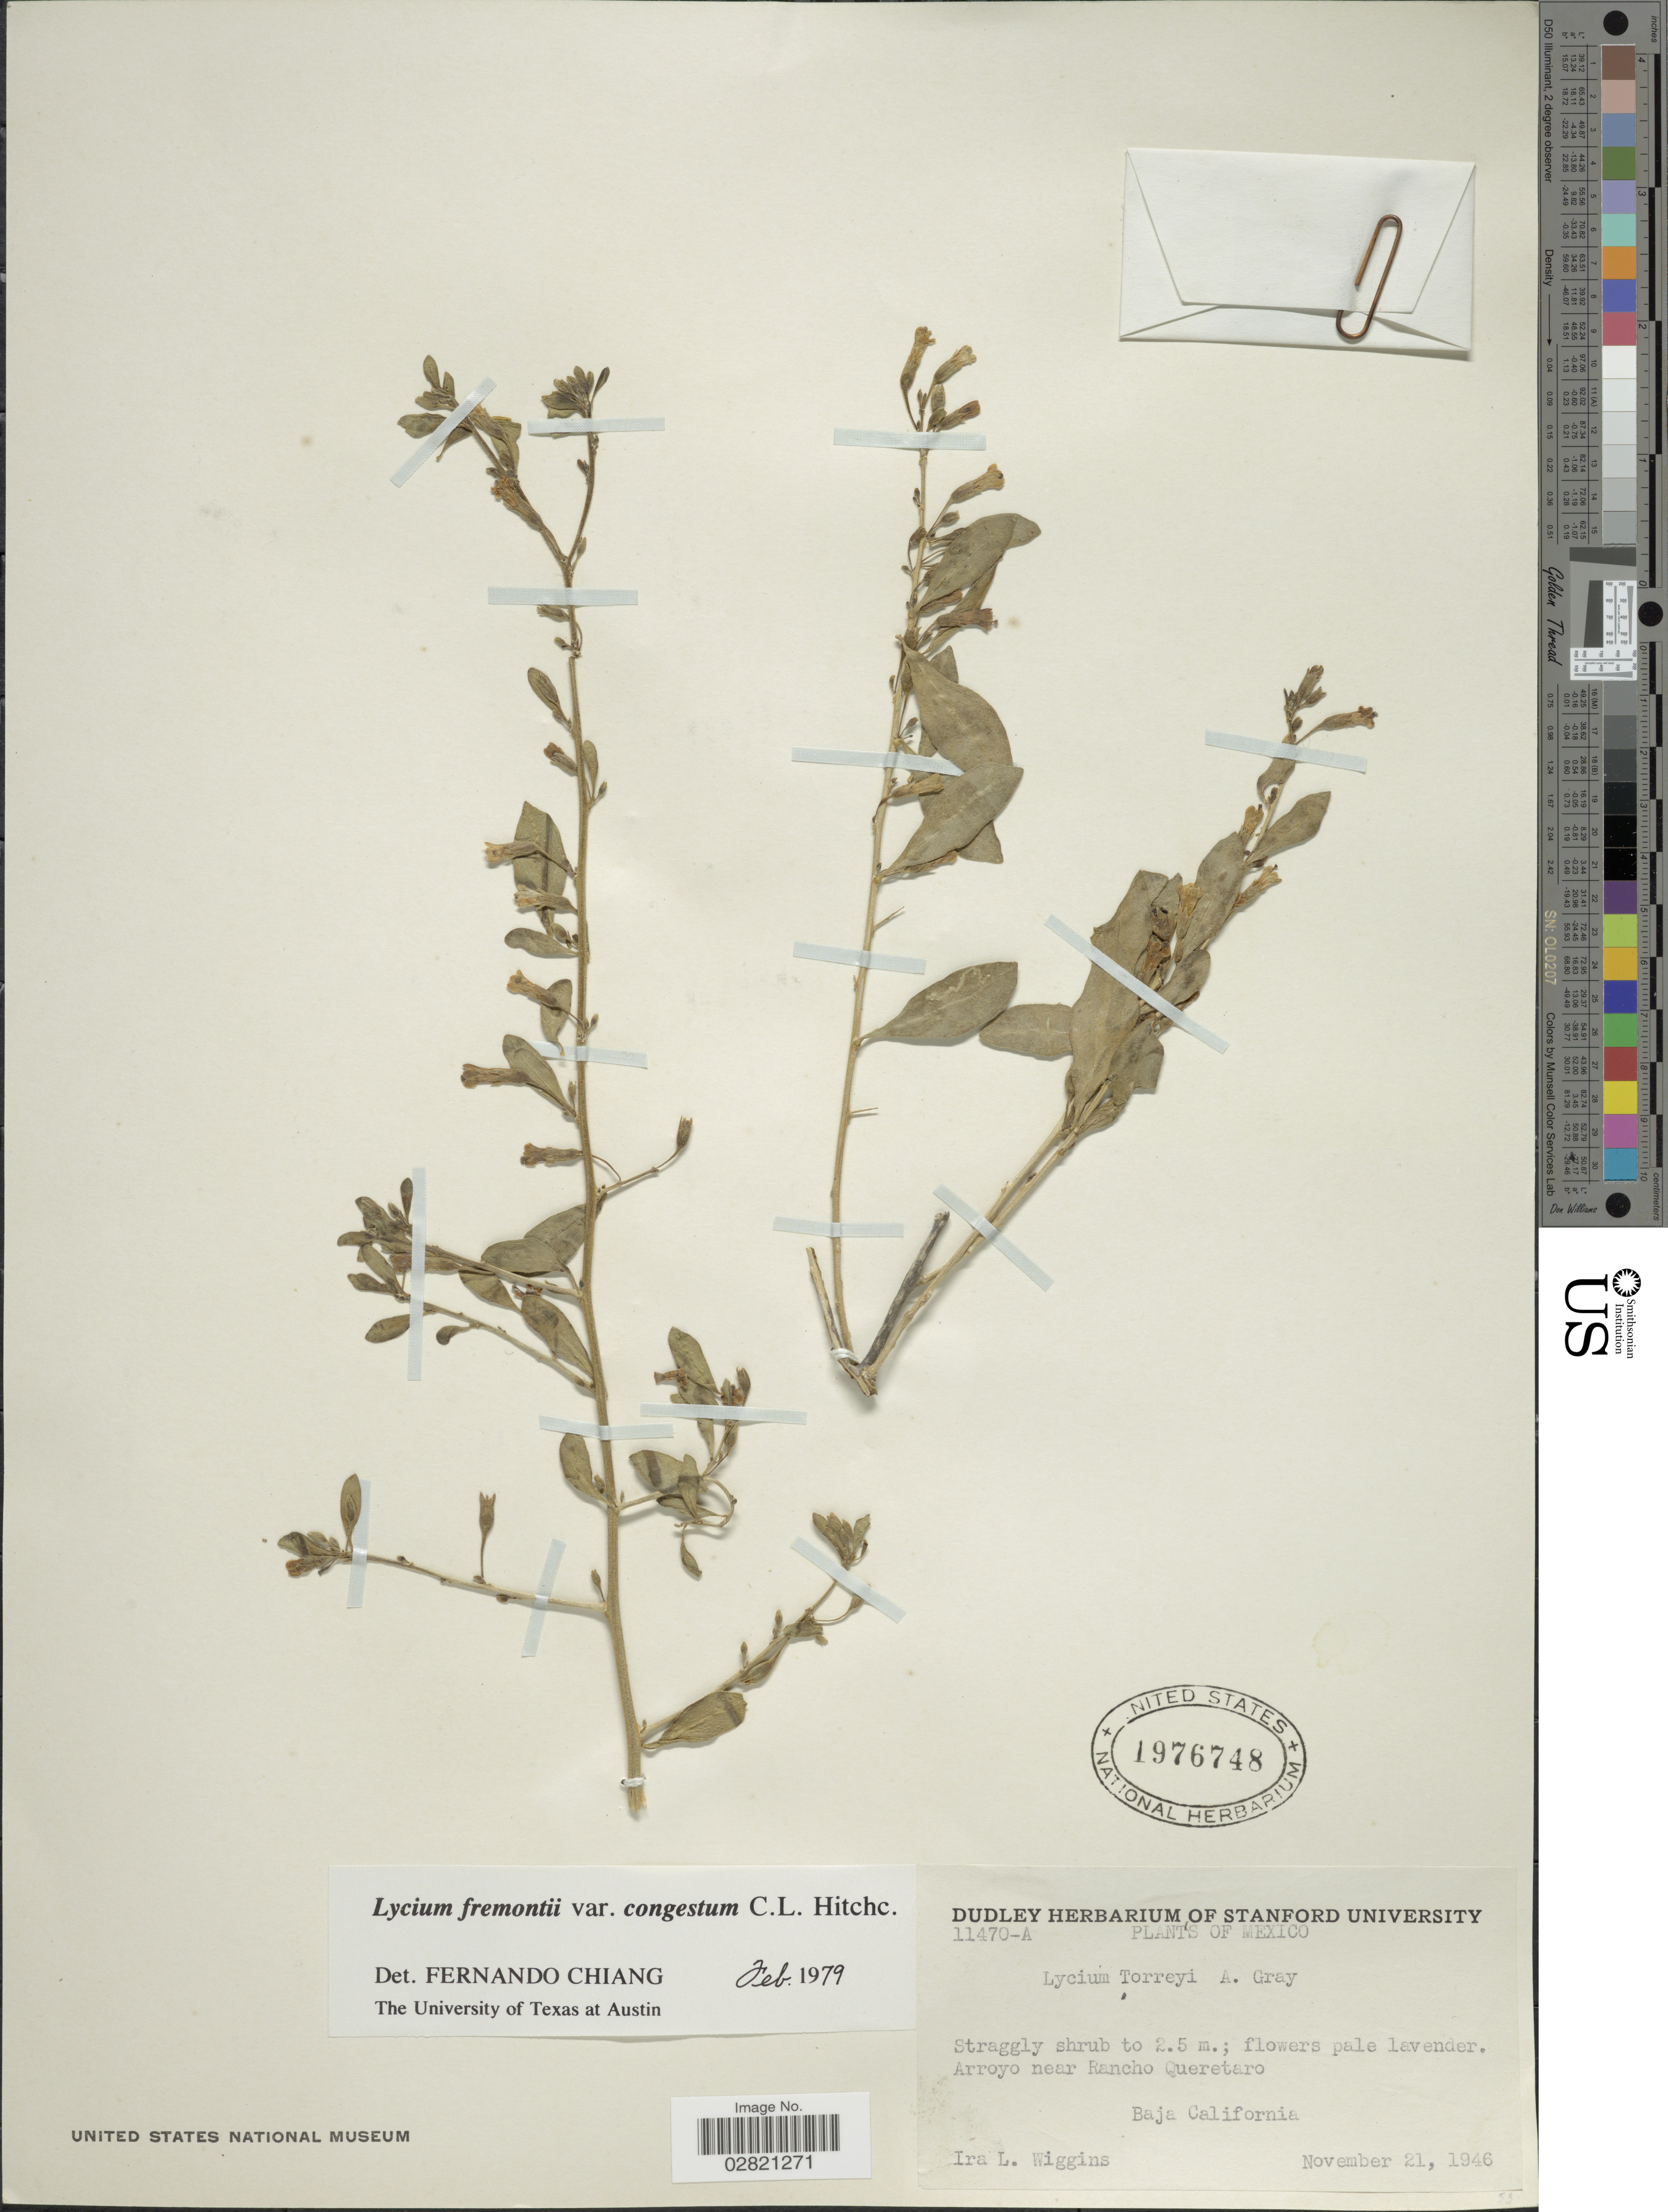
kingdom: Plantae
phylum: Tracheophyta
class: Magnoliopsida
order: Solanales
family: Solanaceae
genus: Lycium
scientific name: Lycium fremontii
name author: A. Gray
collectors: I. L. Wiggins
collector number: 11470-A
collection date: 1946-11-21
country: Mexico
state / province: Baja California Norte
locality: Arroyo near Rancho Queretaro.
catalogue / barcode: US 1976748